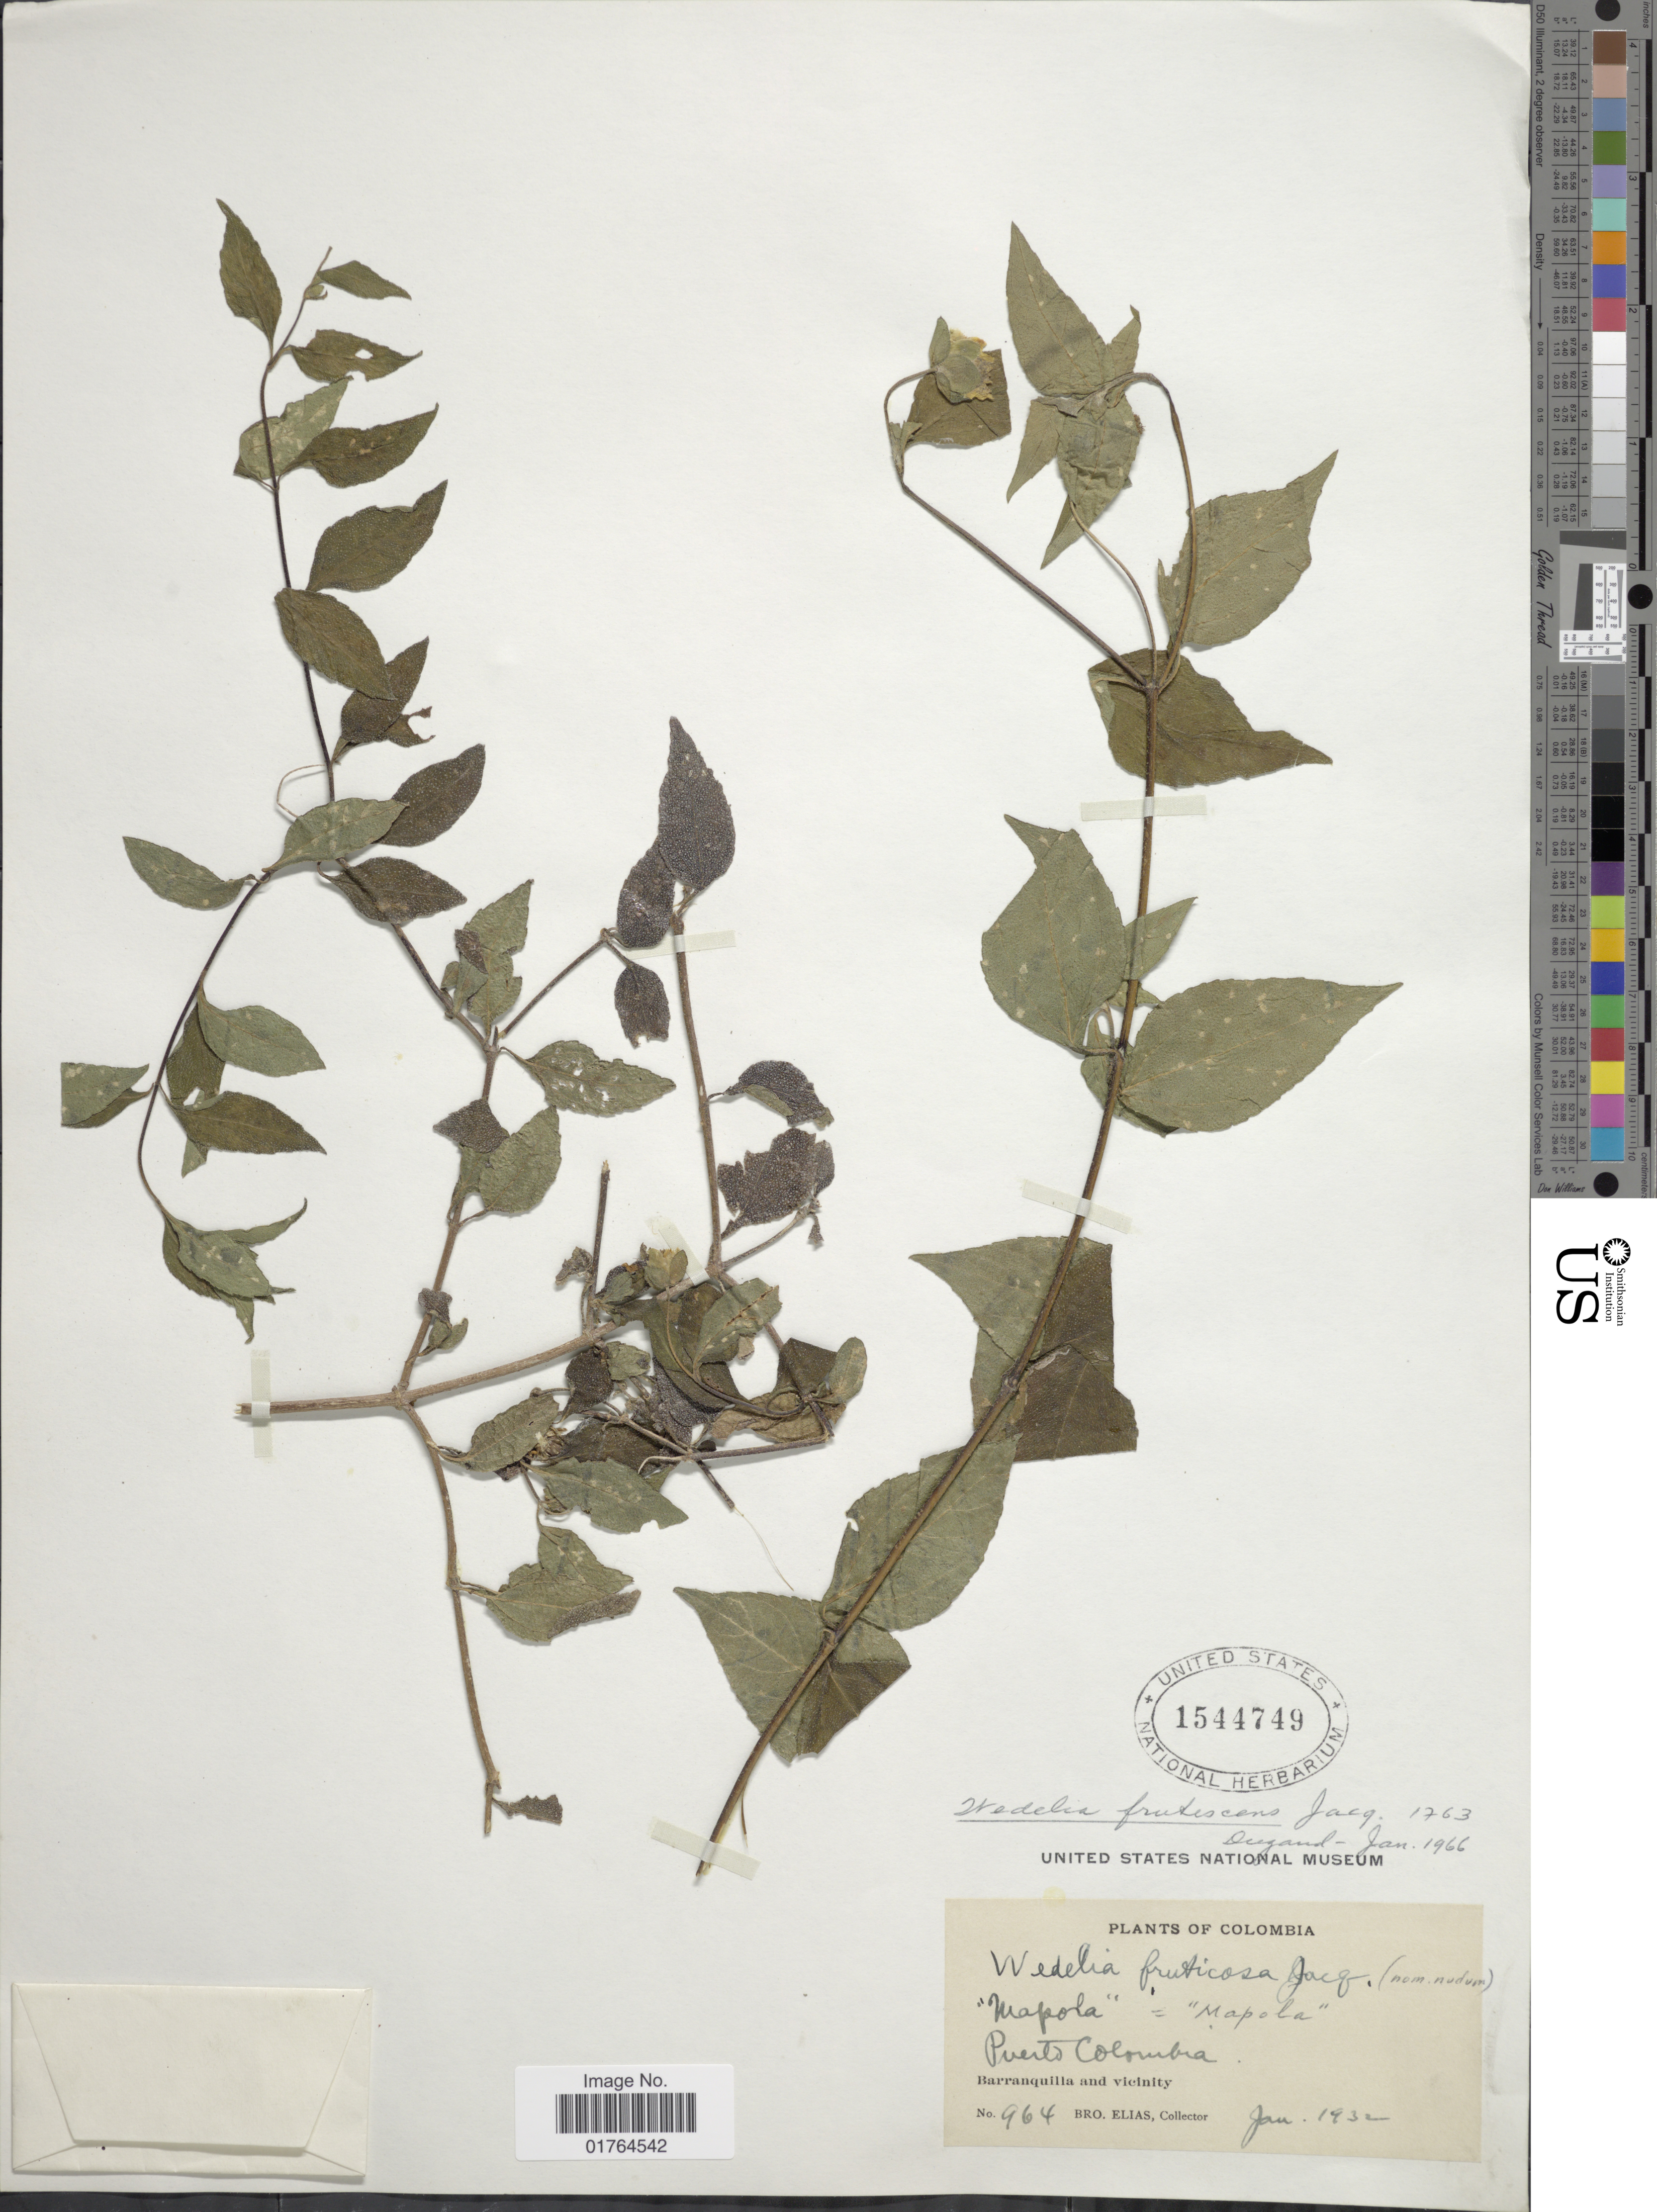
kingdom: Plantae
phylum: Tracheophyta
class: Magnoliopsida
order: Asterales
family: Asteraceae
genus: Wedelia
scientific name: Wedelia fruticosa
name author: Jacq.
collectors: Bro. Elias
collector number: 964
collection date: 1932-01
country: Colombia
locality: Puerto Colombia, Barranquilla and vicinity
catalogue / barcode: US 1544749